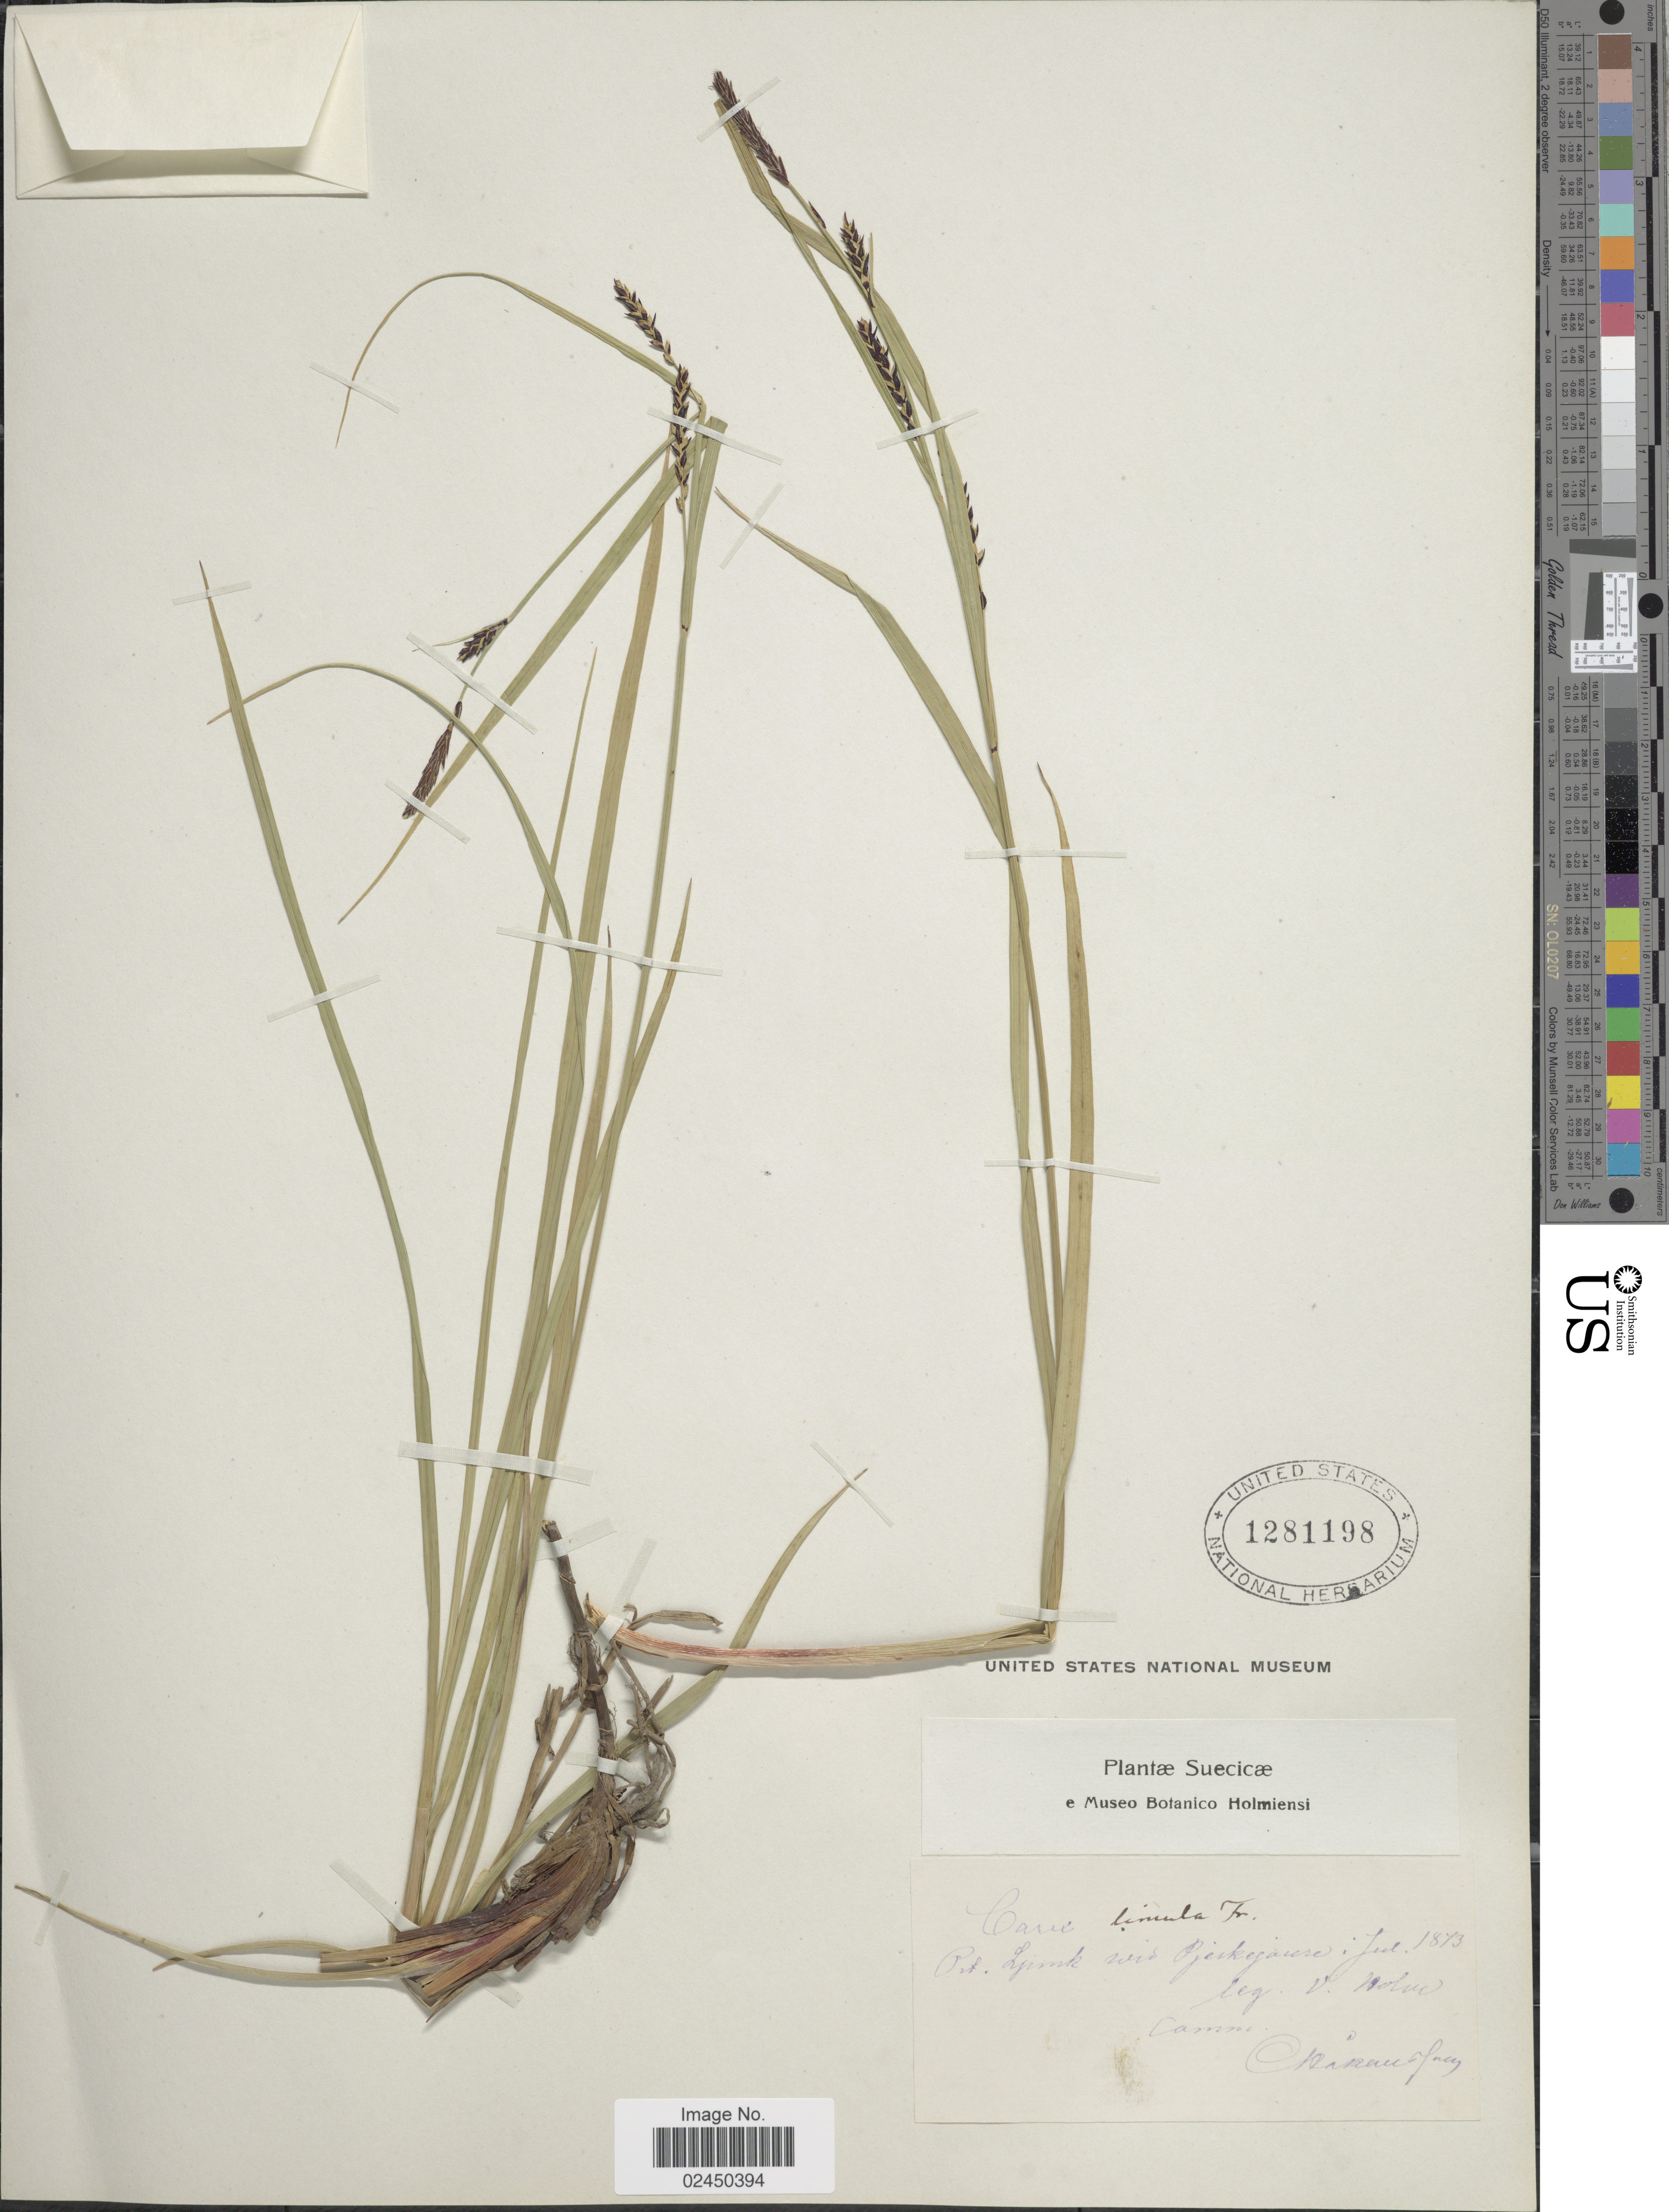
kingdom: Plantae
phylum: Tracheophyta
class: Liliopsida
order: Poales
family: Cyperaceae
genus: Carex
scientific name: Carex x limula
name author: Fr.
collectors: V. Holm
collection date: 1873-07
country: Sweden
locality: Prt. Lpmk ved Pjerkejaure, Suecicae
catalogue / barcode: US 1281198